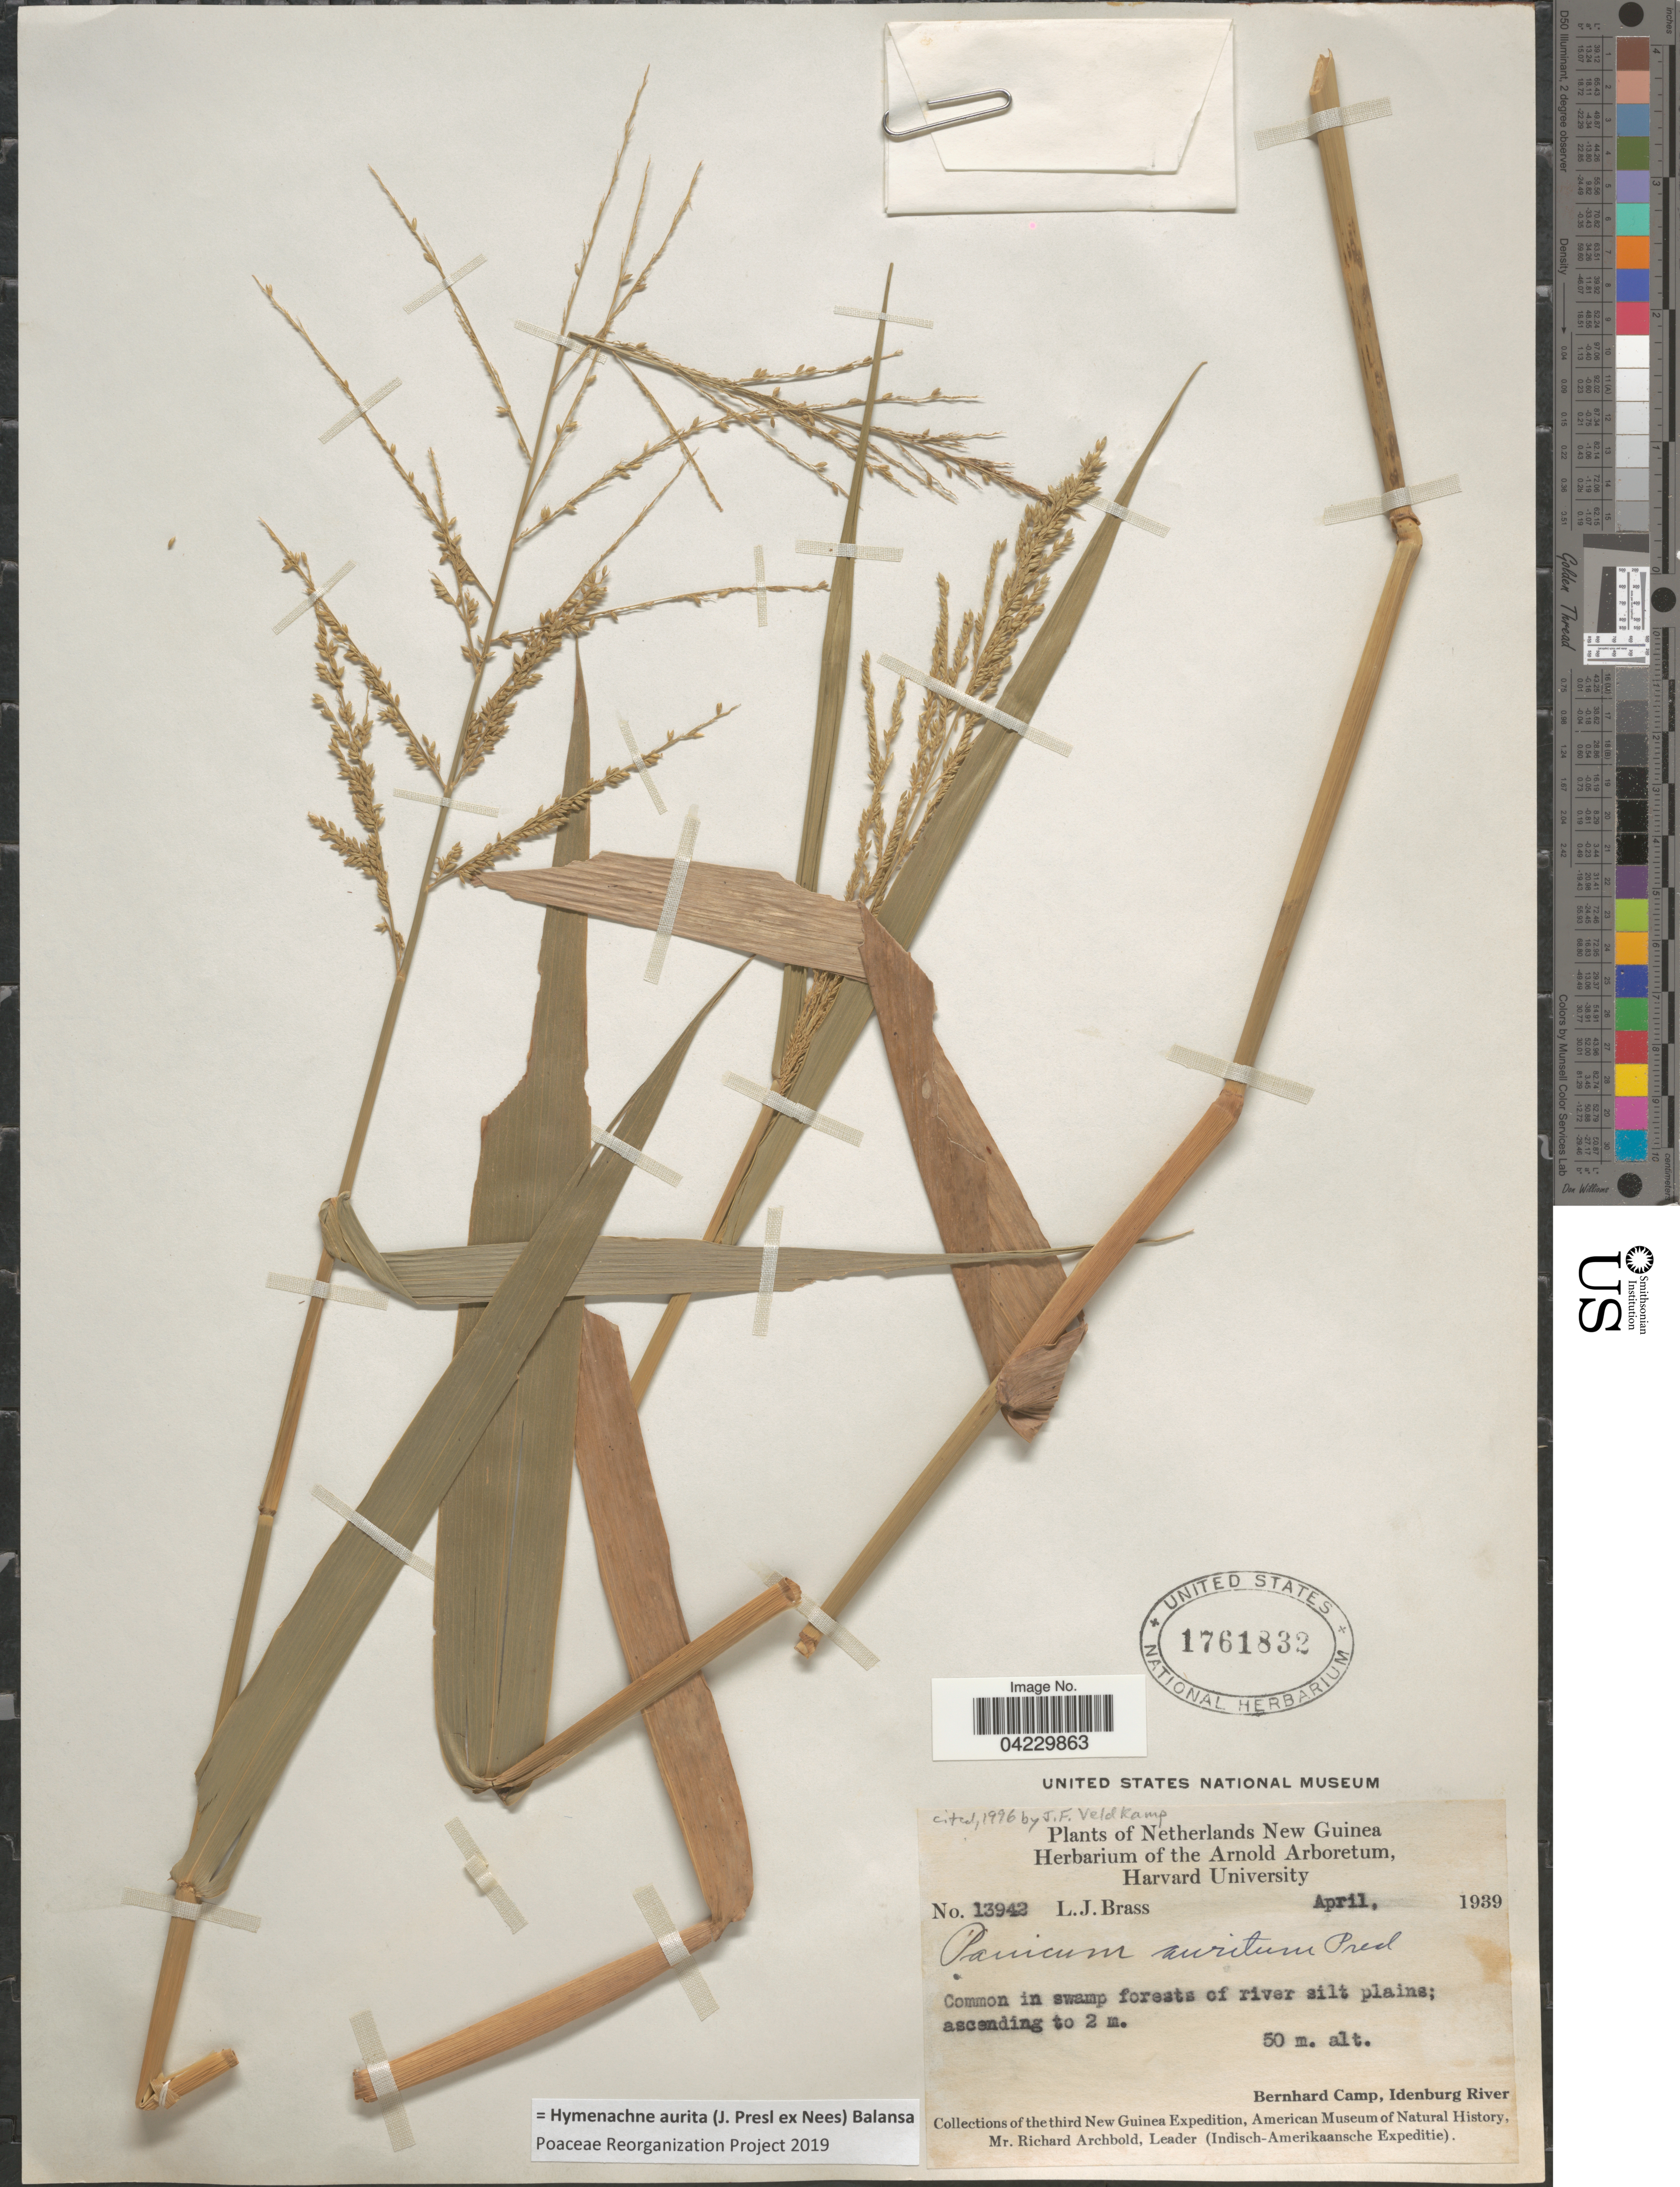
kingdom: Plantae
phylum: Tracheophyta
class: Liliopsida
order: Poales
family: Poaceae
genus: Hymenachne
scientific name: Hymenachne aurita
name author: (J. Presl ex Nees) Balansa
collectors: L. J. Brass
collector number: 13942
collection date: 1939-04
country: Indonesia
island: New Guinea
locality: Netherlands New Guinea. Common in swamp forests of river silt plains. Bernhard Camp, Idenburg River. Third New Guinea Expedition, American Museum of Natural History. (Indisch-Amerikaansche Expeditie).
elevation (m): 50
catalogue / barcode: US 1761832